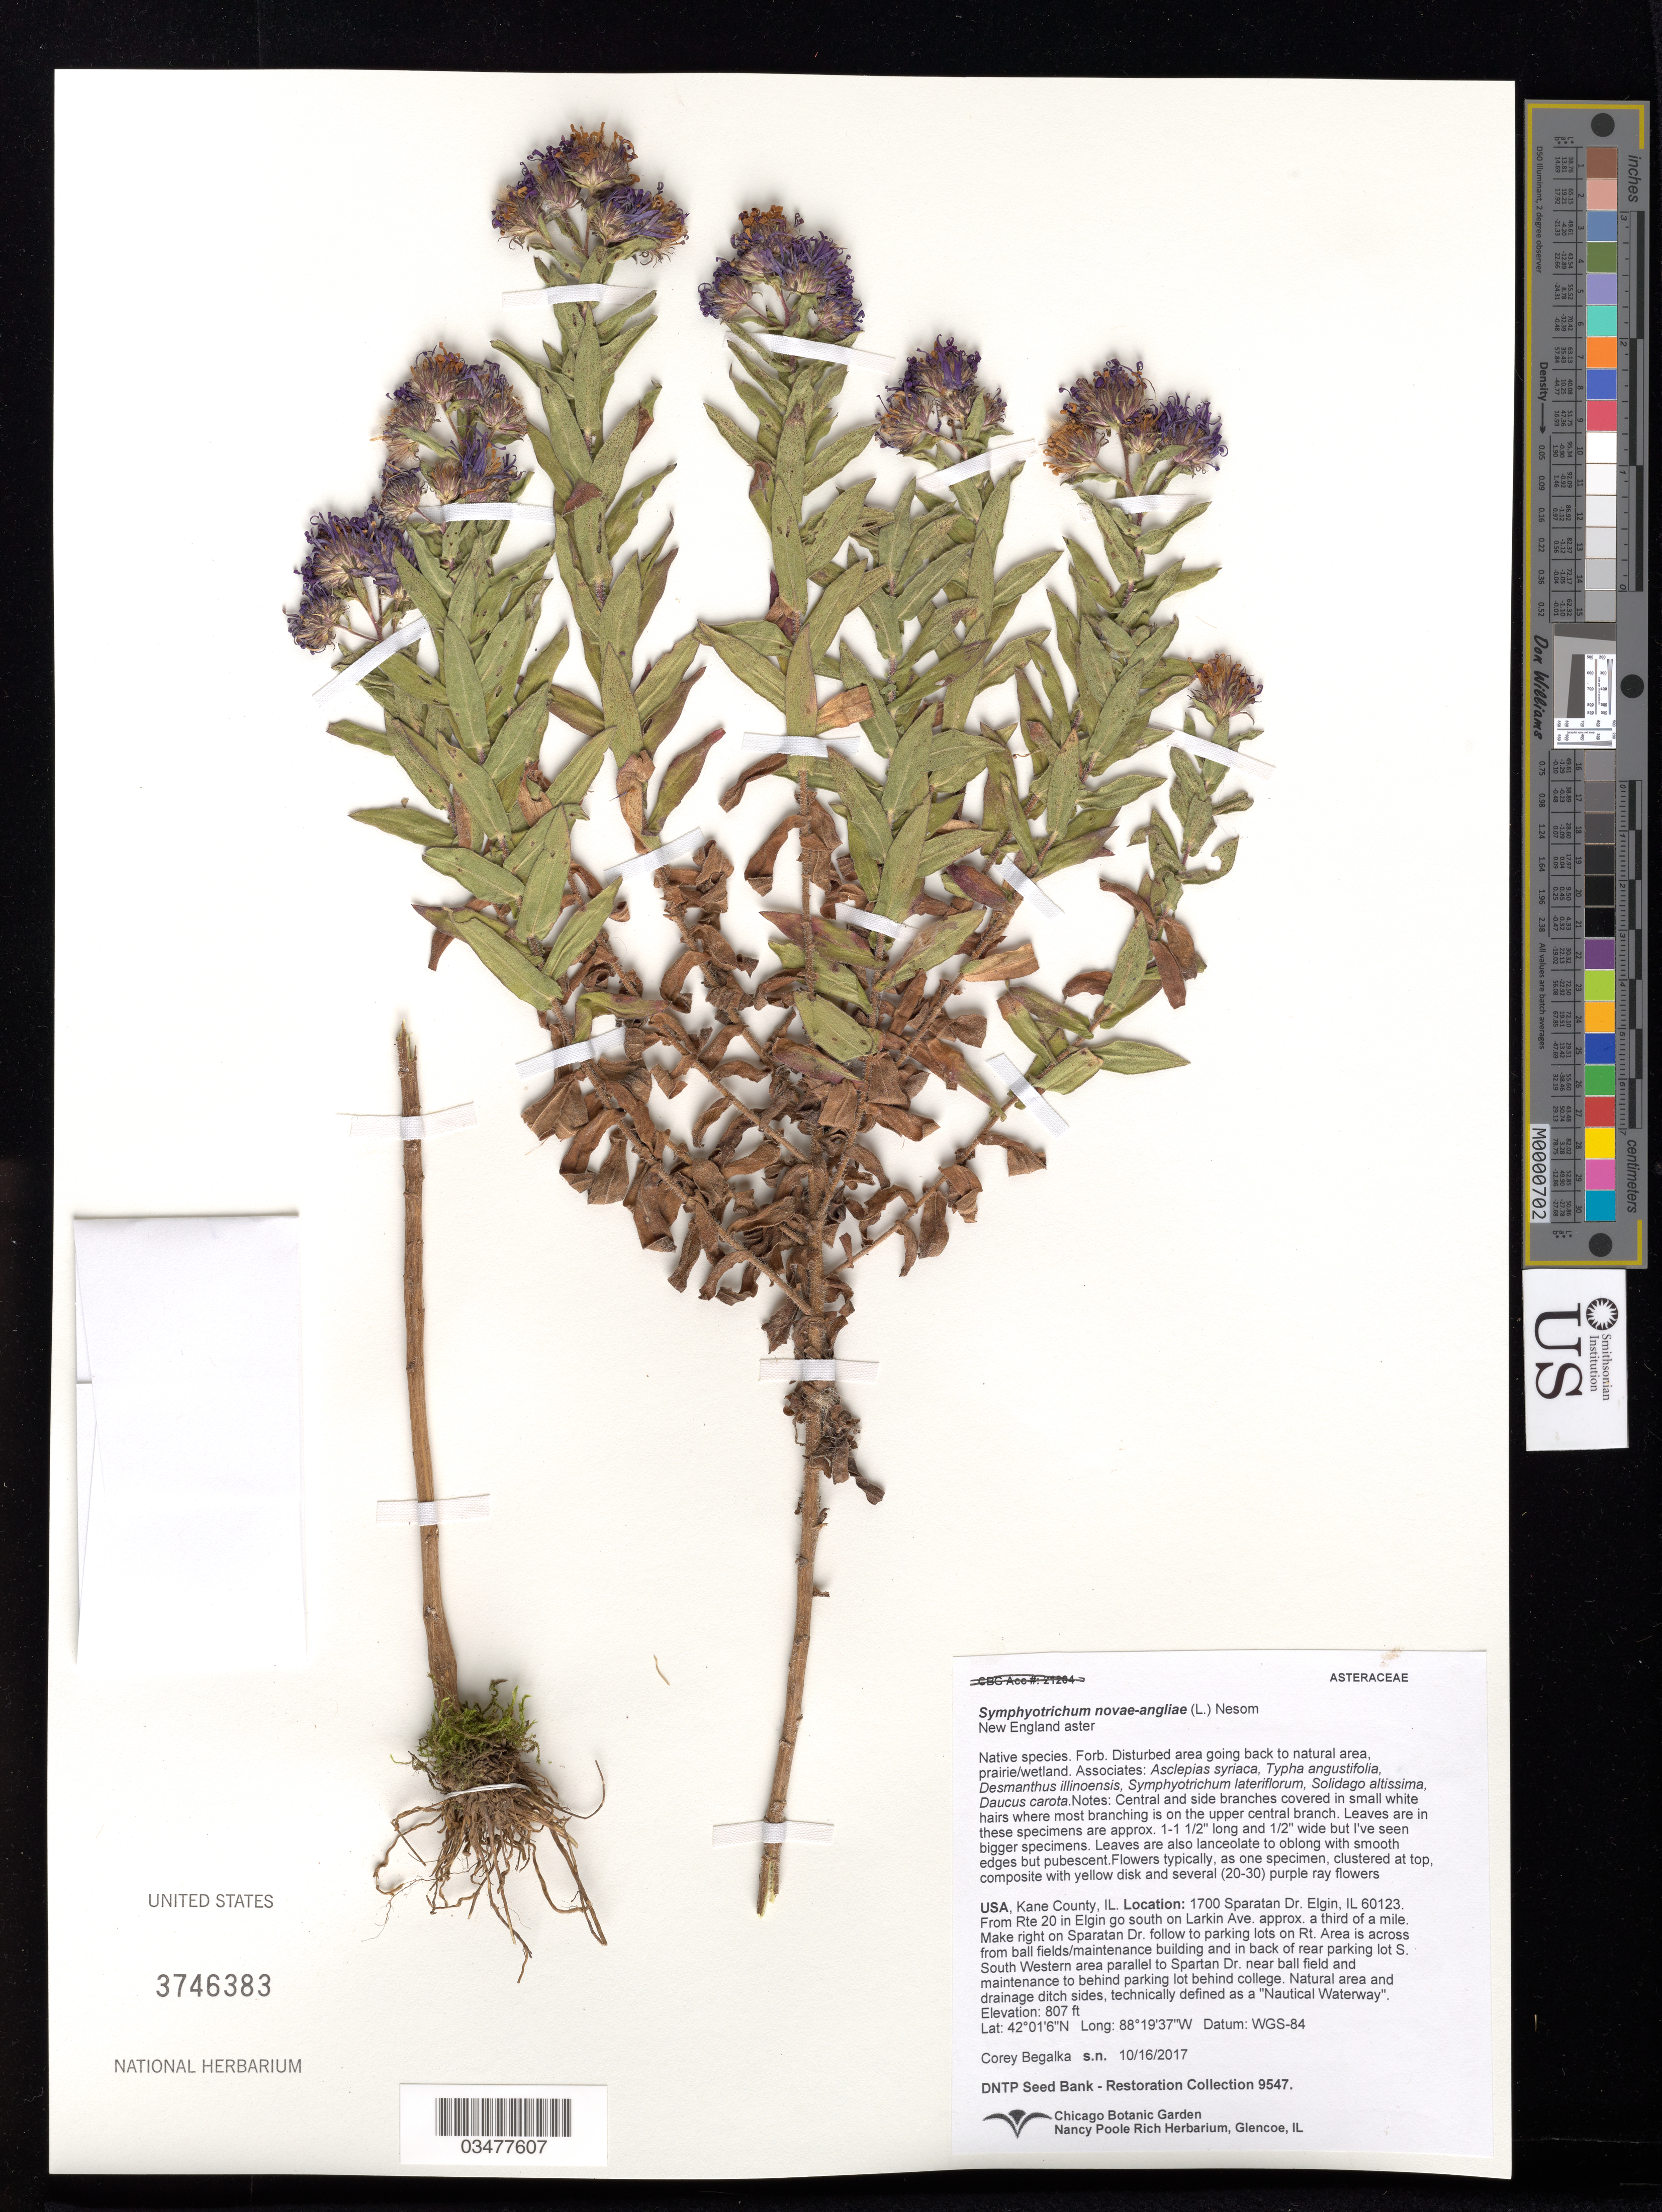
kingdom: Plantae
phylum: Tracheophyta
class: Magnoliopsida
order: Asterales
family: Asteraceae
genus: Symphyotrichum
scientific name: Symphyotrichum novae-angliae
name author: (L.) G.L. Nesom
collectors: C. Begalka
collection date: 2017-10-16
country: United States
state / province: Illinois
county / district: Kane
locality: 1700 Sparatan Dr. Elgin, IL 60123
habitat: Disturbed area going back to natural area. Prairie/wetland. With Asclepias syriaca, Solidago altissima, Daucus carota, ect.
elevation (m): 246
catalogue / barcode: US 3746383